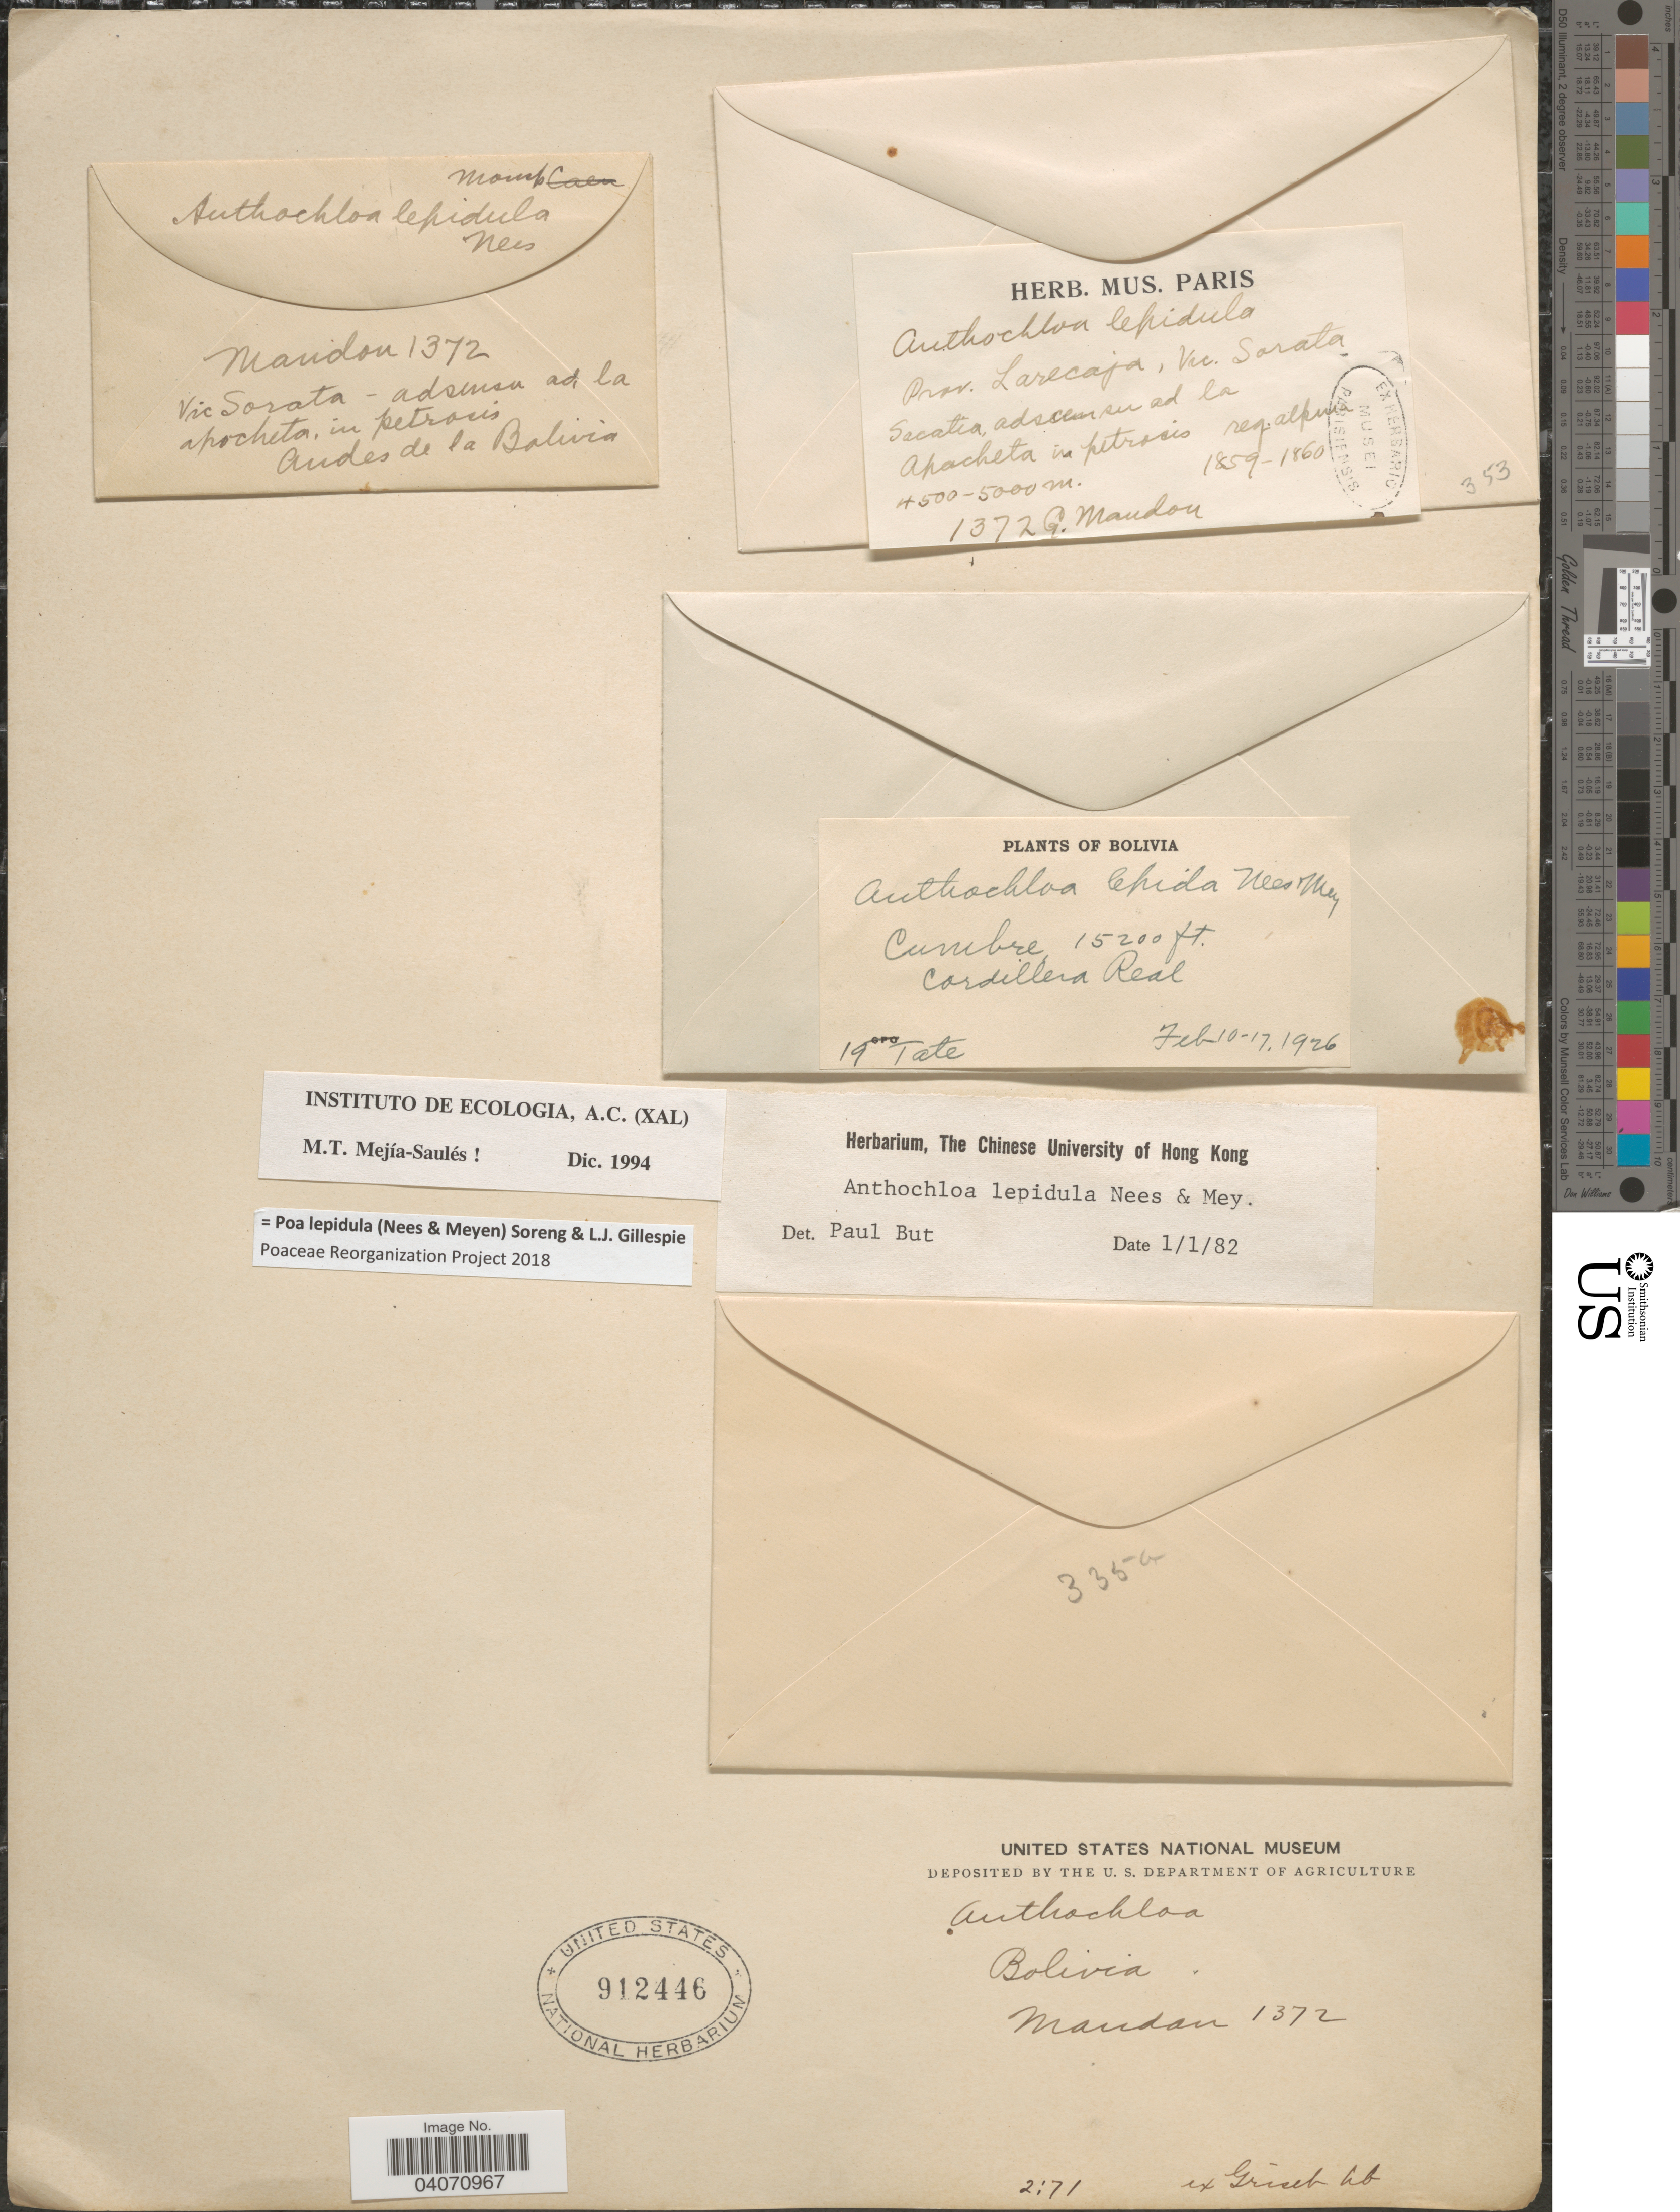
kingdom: Plantae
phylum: Tracheophyta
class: Liliopsida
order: Poales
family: Poaceae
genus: Poa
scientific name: Poa lepidula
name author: (Nees & Meyen) Soreng & L.J. Gillespie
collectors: Tate, --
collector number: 19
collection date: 1926-02-10/1926-02-17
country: Bolivia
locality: Cumbre, Cordillera Real.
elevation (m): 4633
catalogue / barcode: US 912446-3